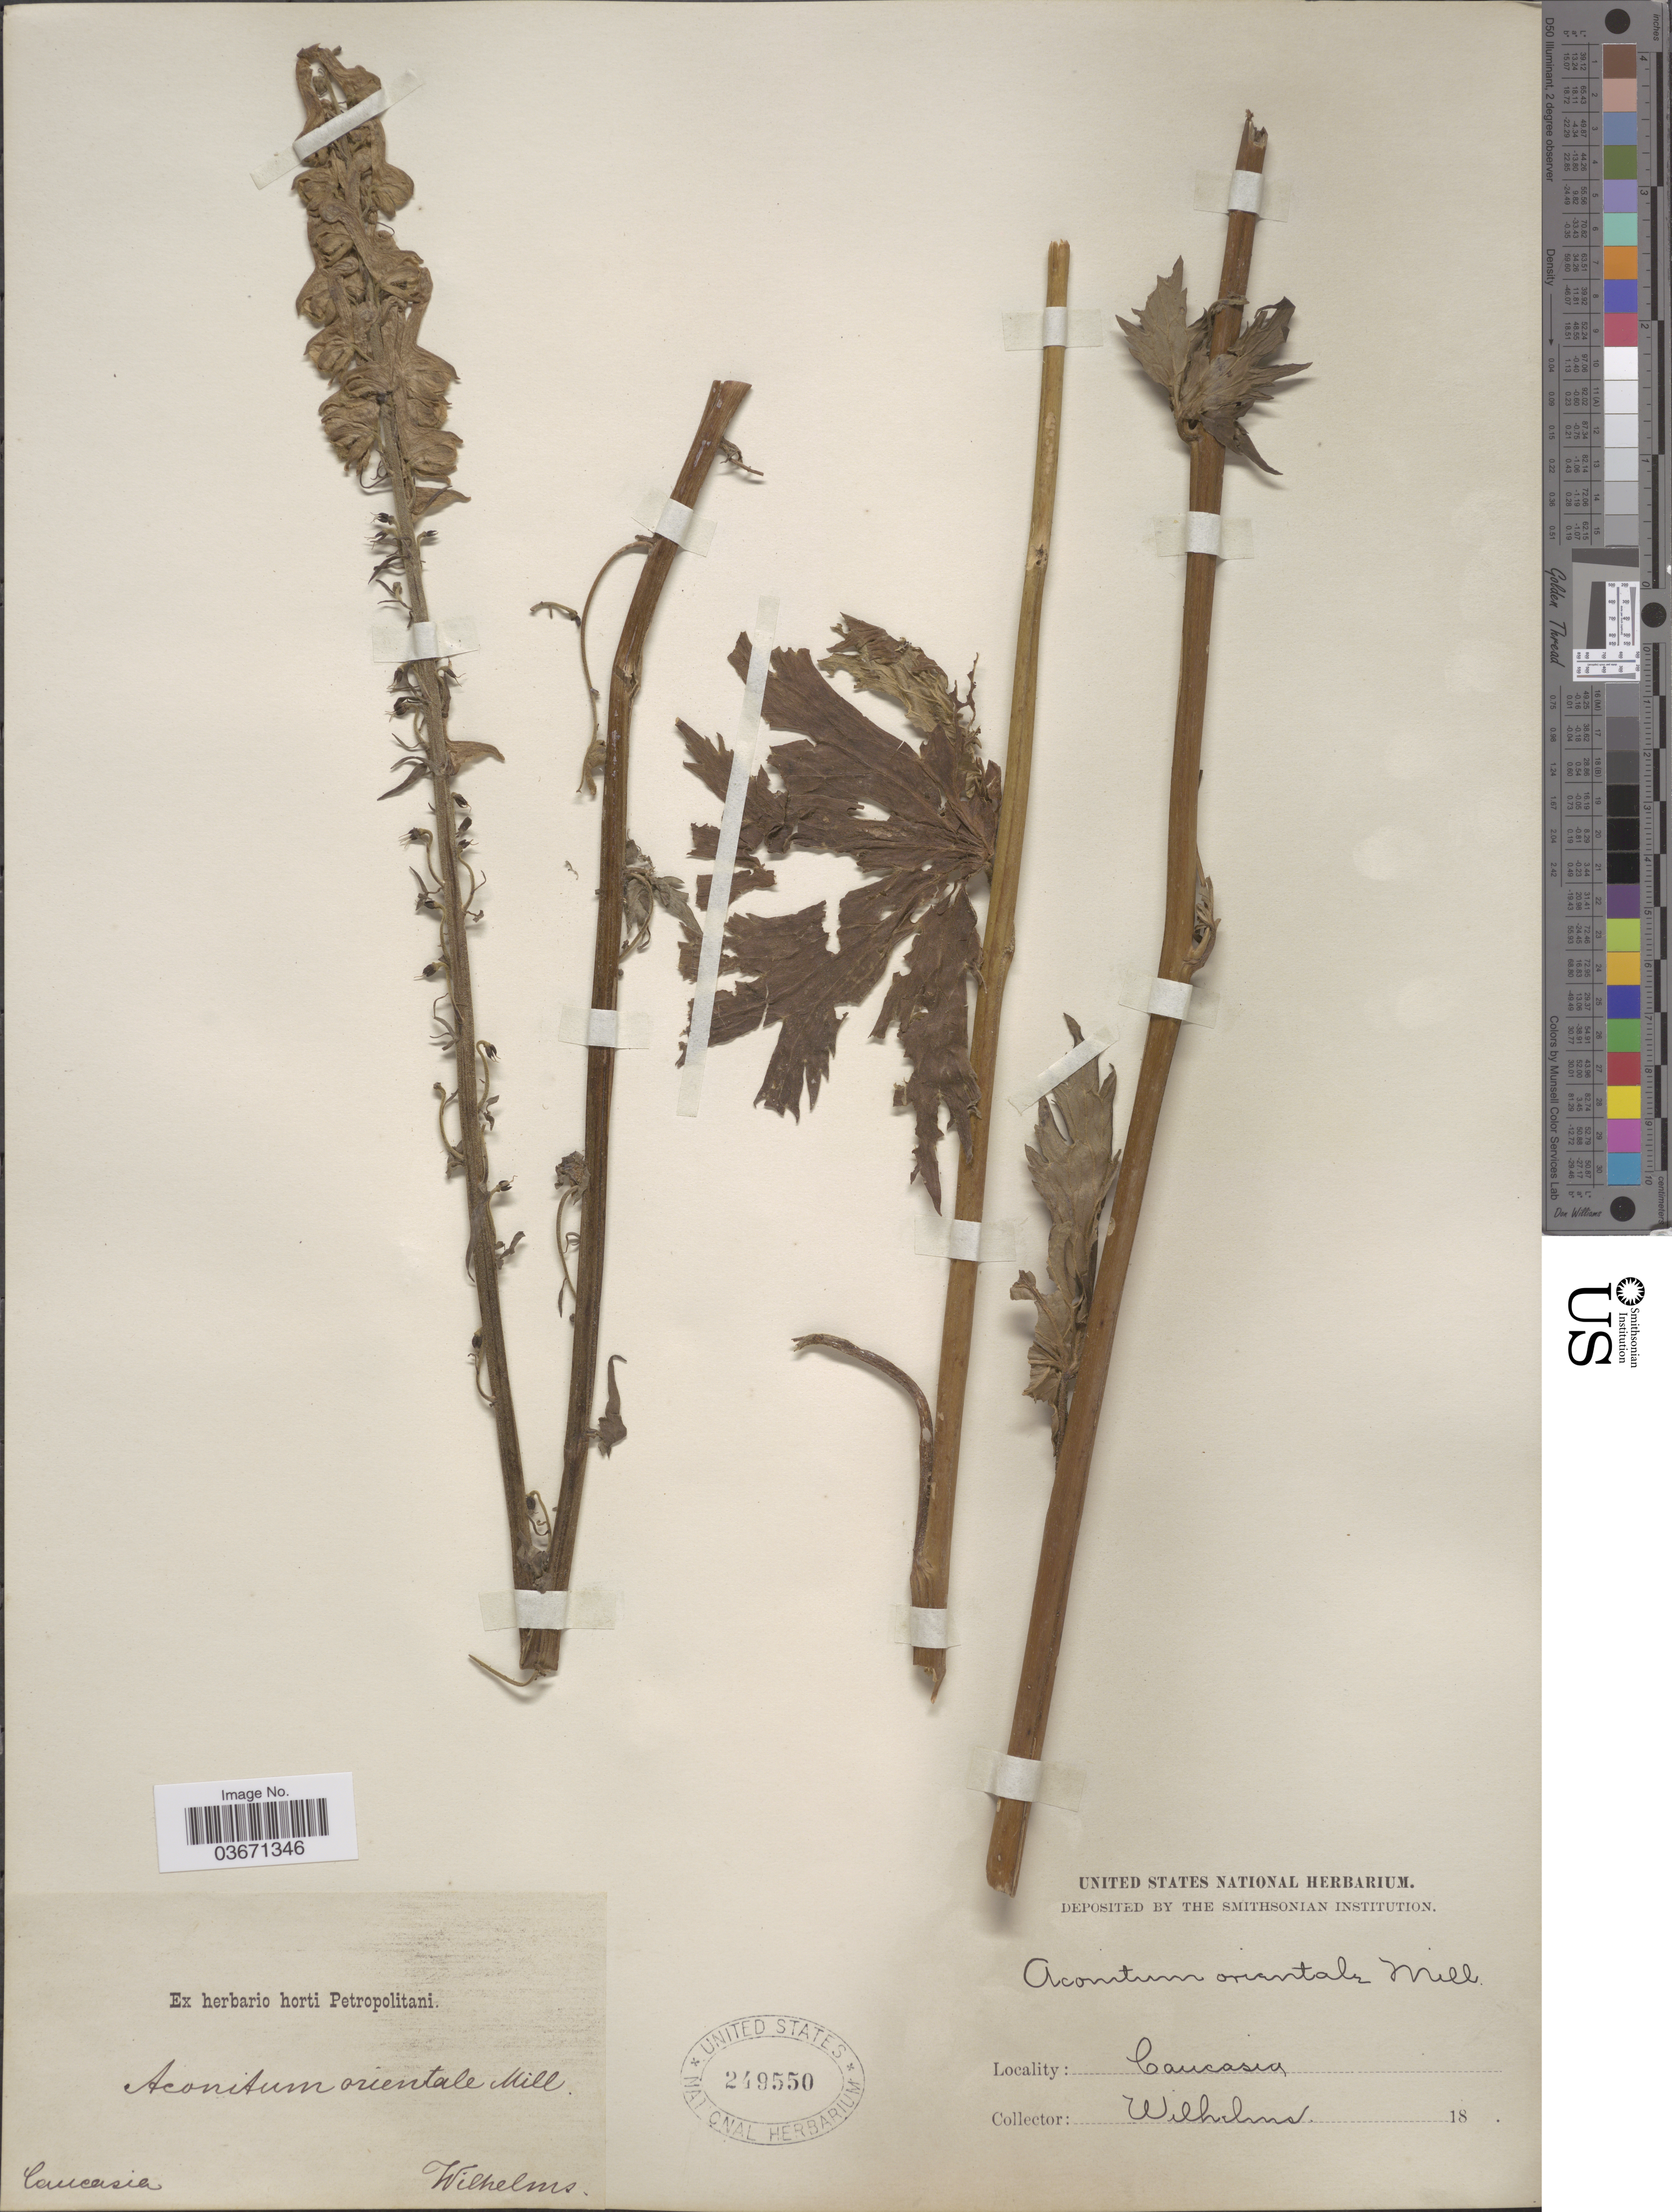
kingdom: Plantae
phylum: Tracheophyta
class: Magnoliopsida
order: Ranunculales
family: Ranunculaceae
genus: Aconitum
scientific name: Aconitum orientale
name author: Mill.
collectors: C. Wilhelms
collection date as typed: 18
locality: Caucasia.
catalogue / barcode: US 249550